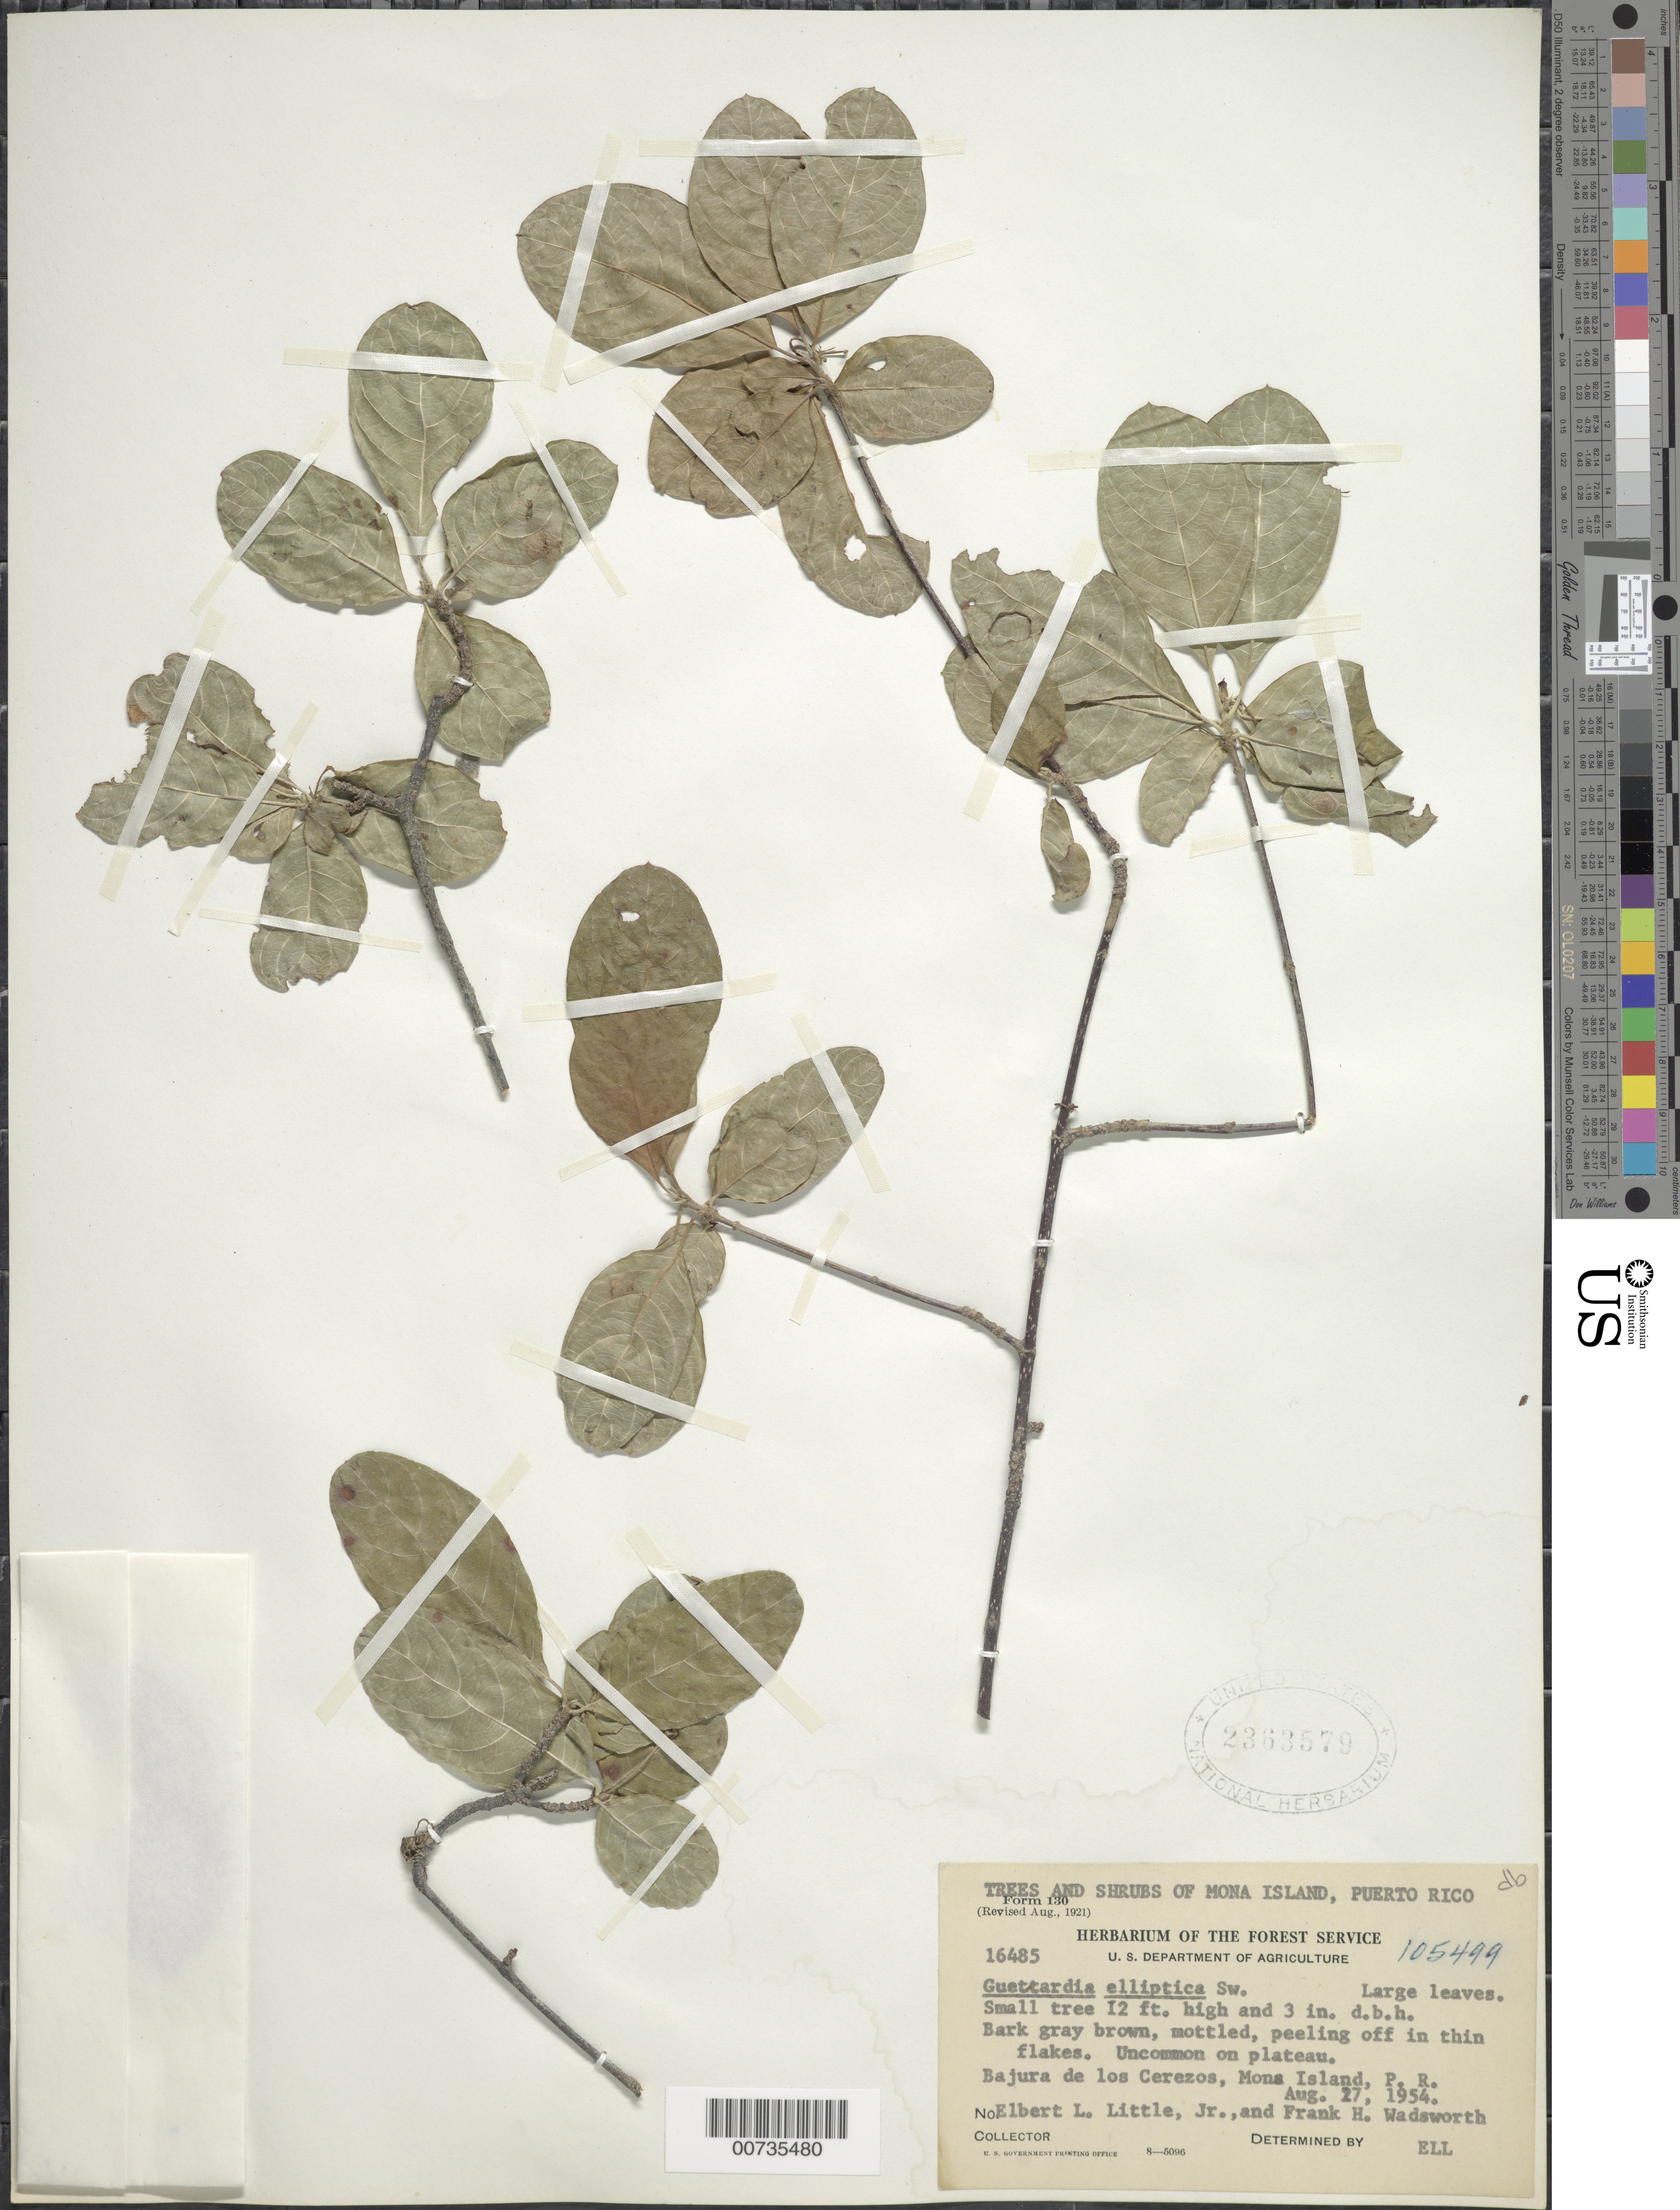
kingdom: Plantae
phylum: Tracheophyta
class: Magnoliopsida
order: Gentianales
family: Rubiaceae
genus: Guettarda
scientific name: Guettarda elliptica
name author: Sw.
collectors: E. L. Little & F. Wadsworth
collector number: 16485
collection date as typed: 27 Aug 1954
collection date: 1954-08-27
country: Puerto Rico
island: Mona Island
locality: Bajura de los Cerezos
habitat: On plateau.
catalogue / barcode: US 2363579